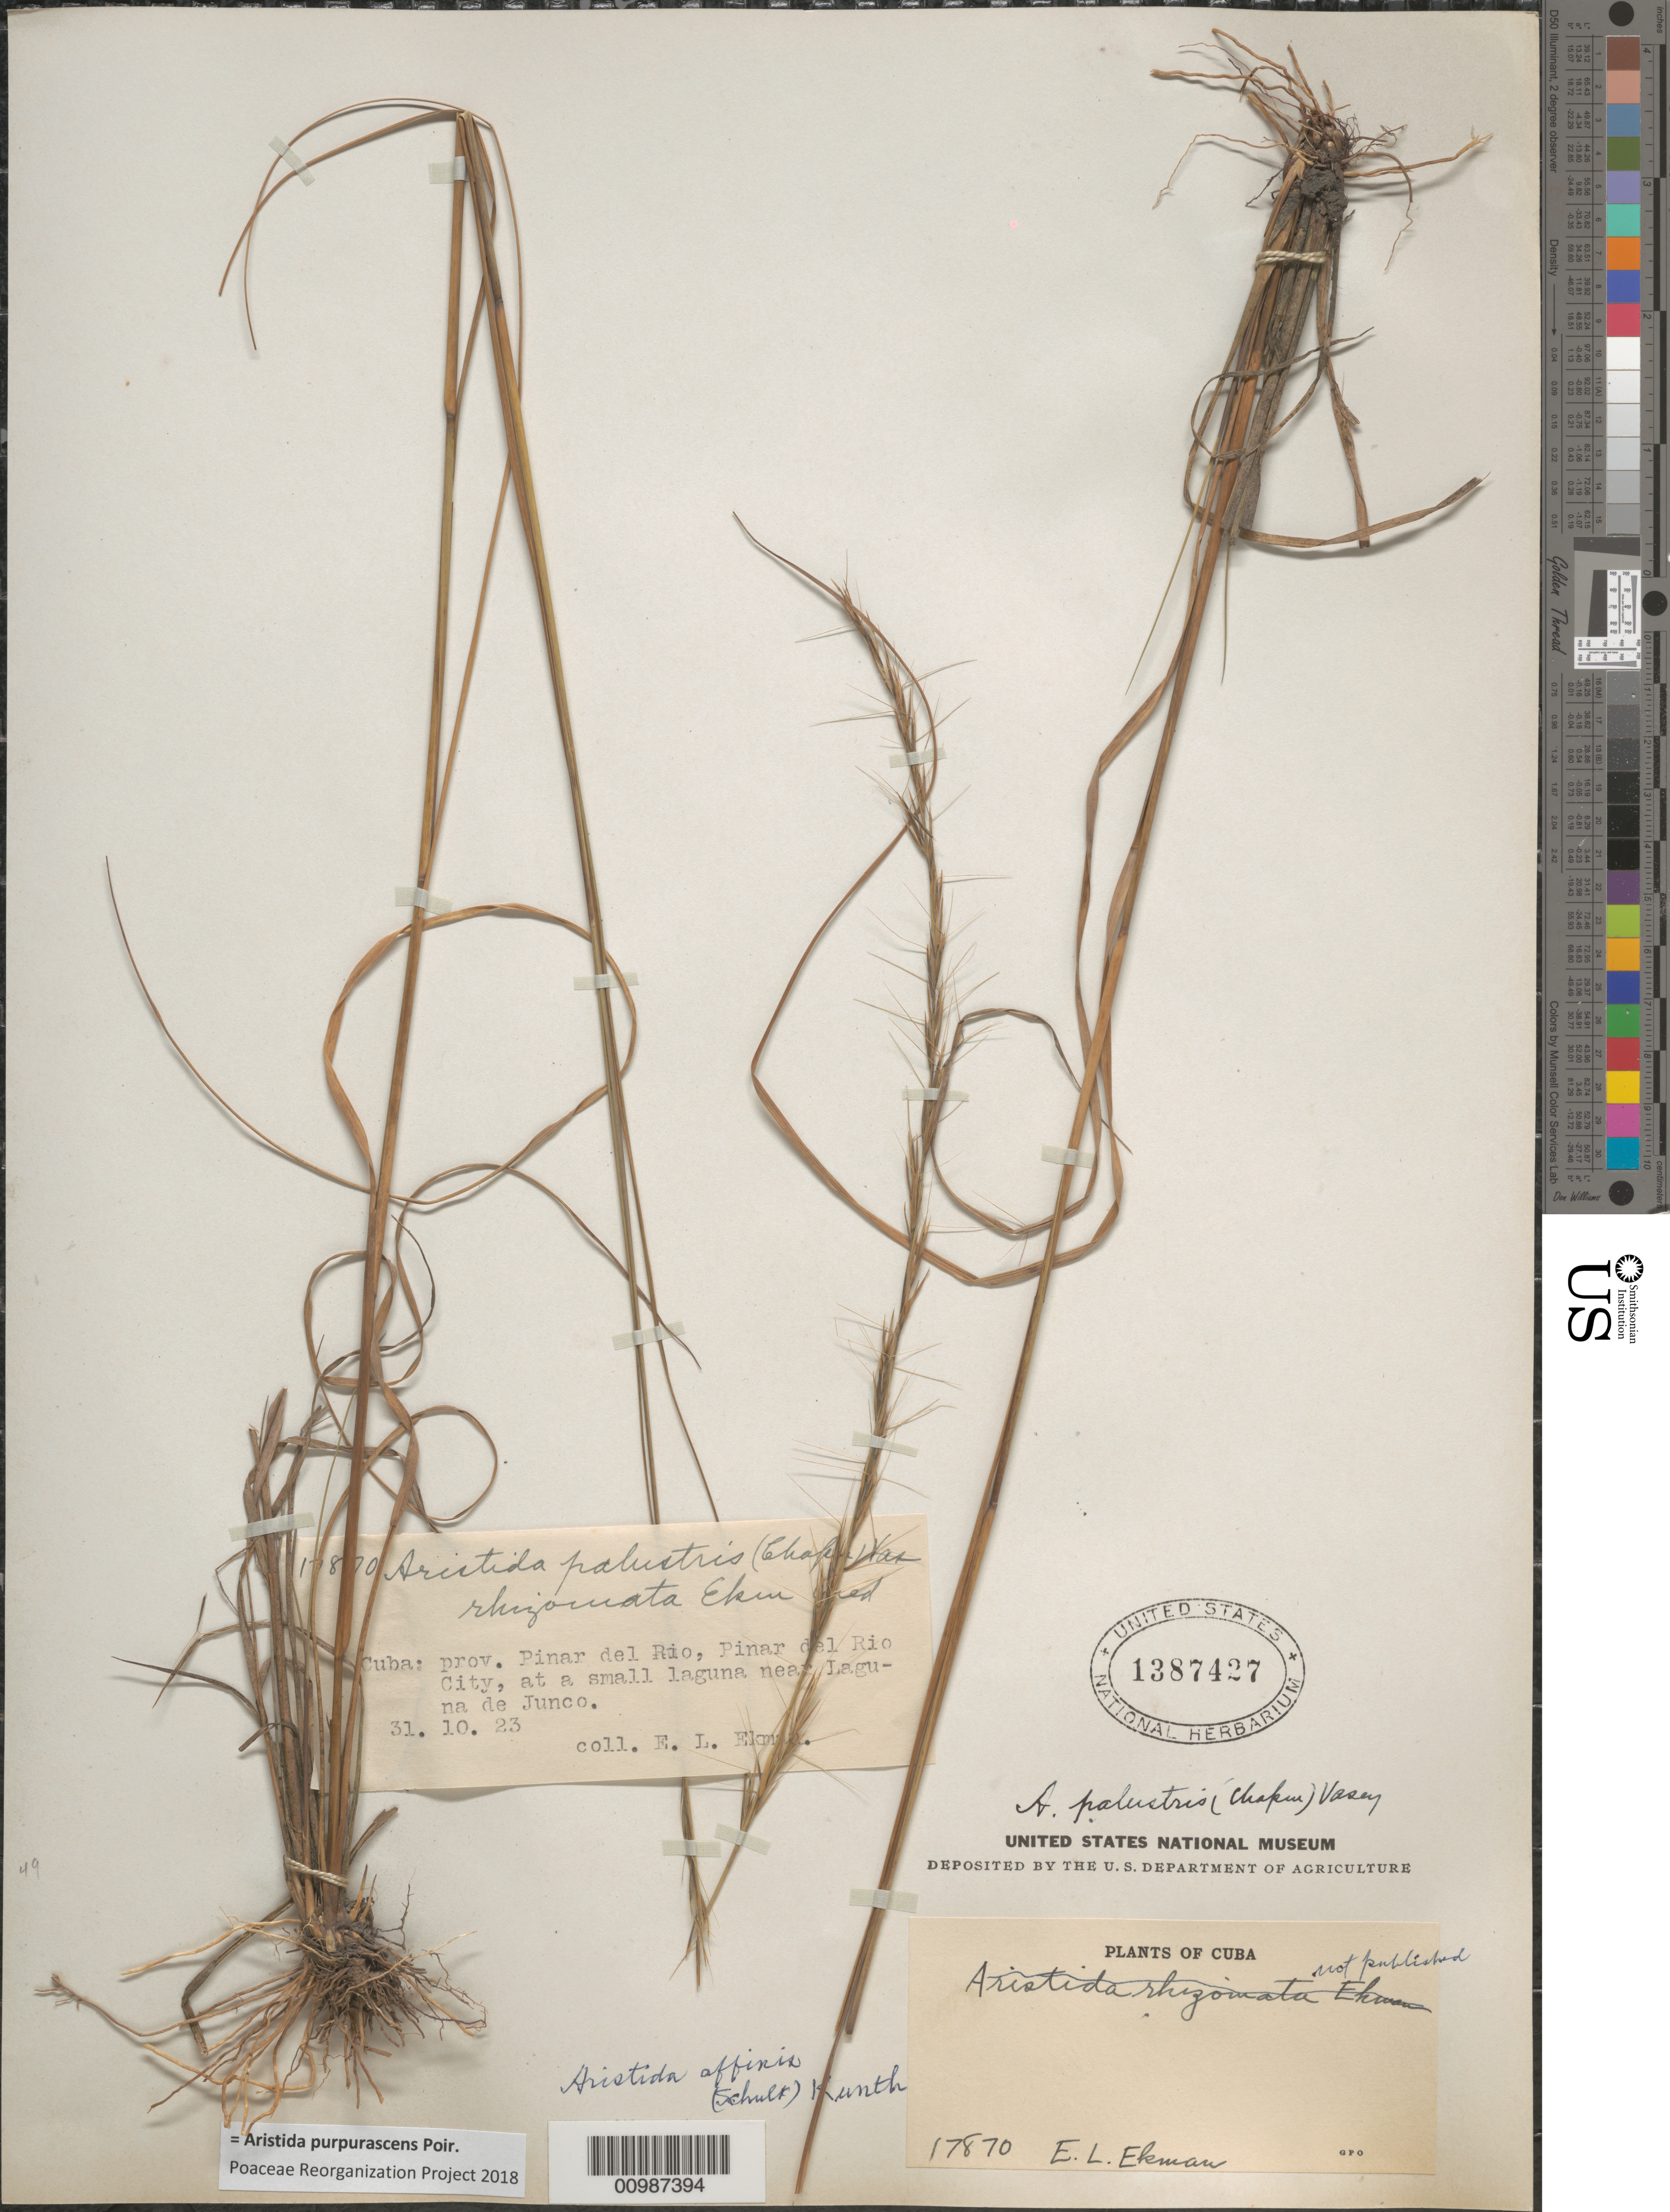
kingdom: Plantae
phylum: Tracheophyta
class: Liliopsida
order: Poales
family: Poaceae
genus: Aristida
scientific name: Aristida purpurascens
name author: Poir.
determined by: Poaceae Reorganization Project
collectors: E. L. Ekman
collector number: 17870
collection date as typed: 31 Oct 1923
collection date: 1923-10-31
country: Cuba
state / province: Pinar del Rio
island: Cuba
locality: Pinar del Rio, near Laguna de Junco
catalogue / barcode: US 1387427